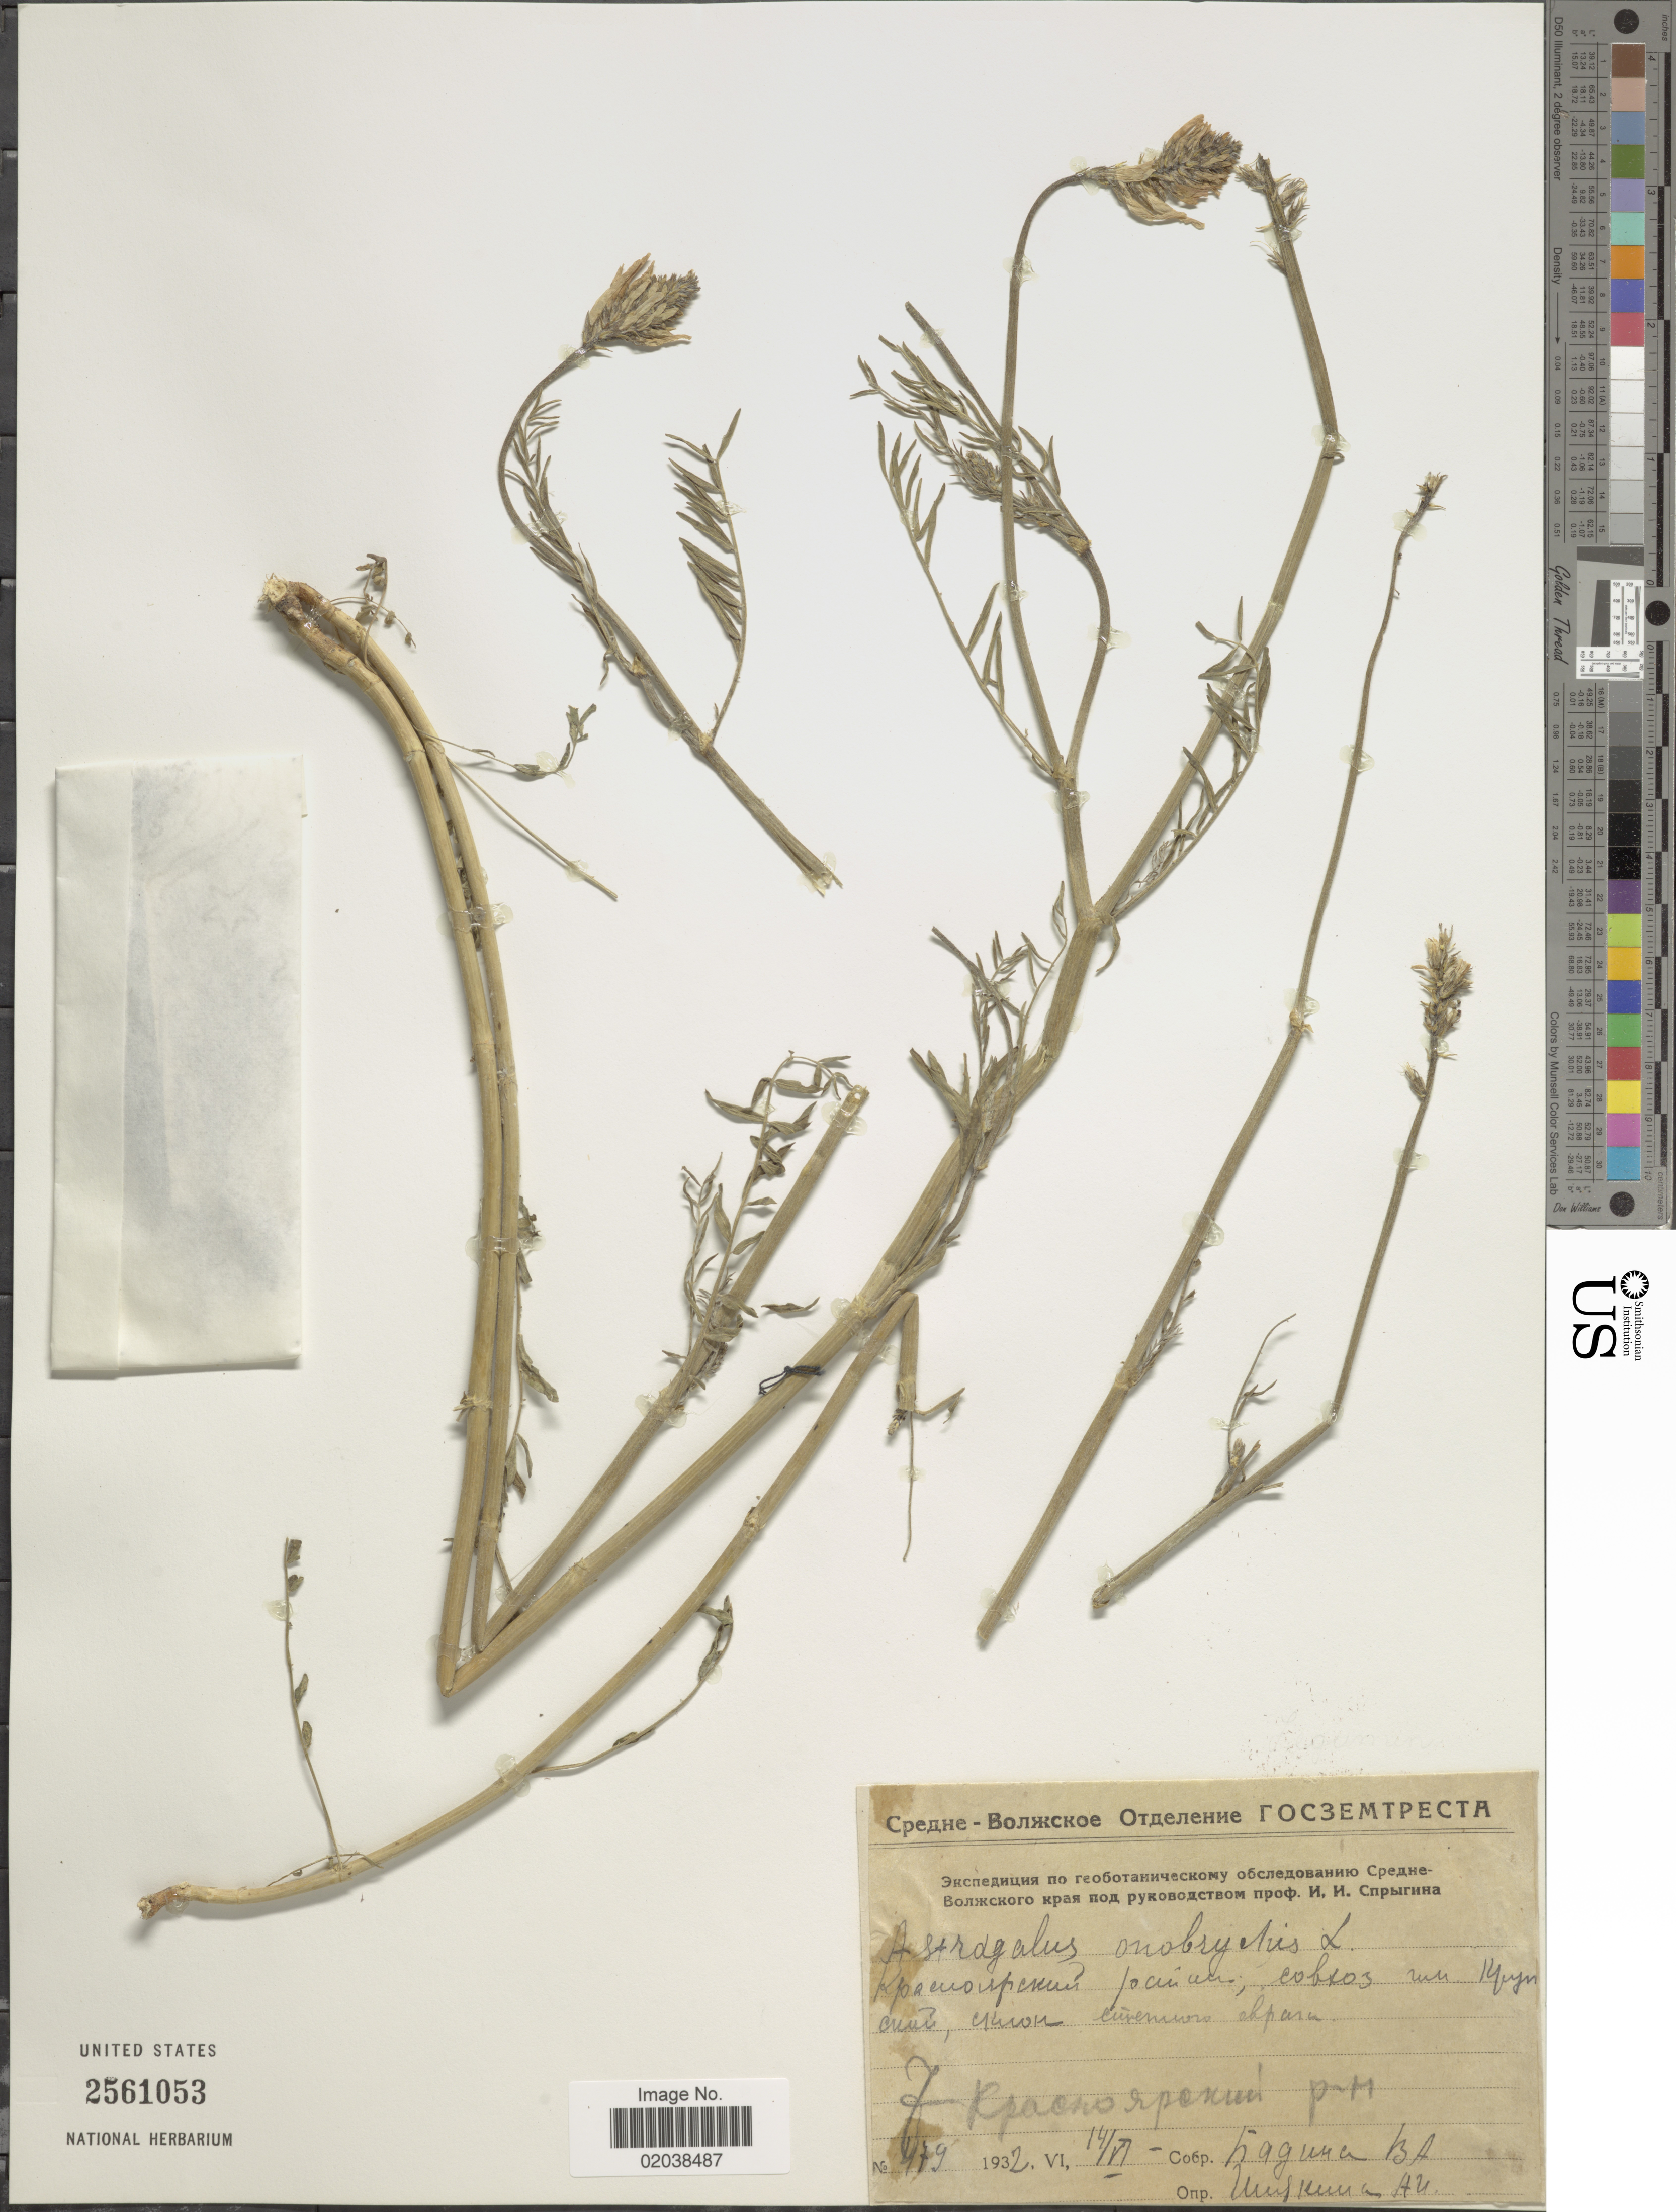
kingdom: Plantae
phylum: Tracheophyta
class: Magnoliopsida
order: Fabales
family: Fabaceae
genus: Astragalus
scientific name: Astragalus onobrychis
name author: L.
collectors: V. Badina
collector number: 479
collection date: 1932-06-14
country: Russian Federation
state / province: Samara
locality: Krasnoyarsky District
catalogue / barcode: US 2561053